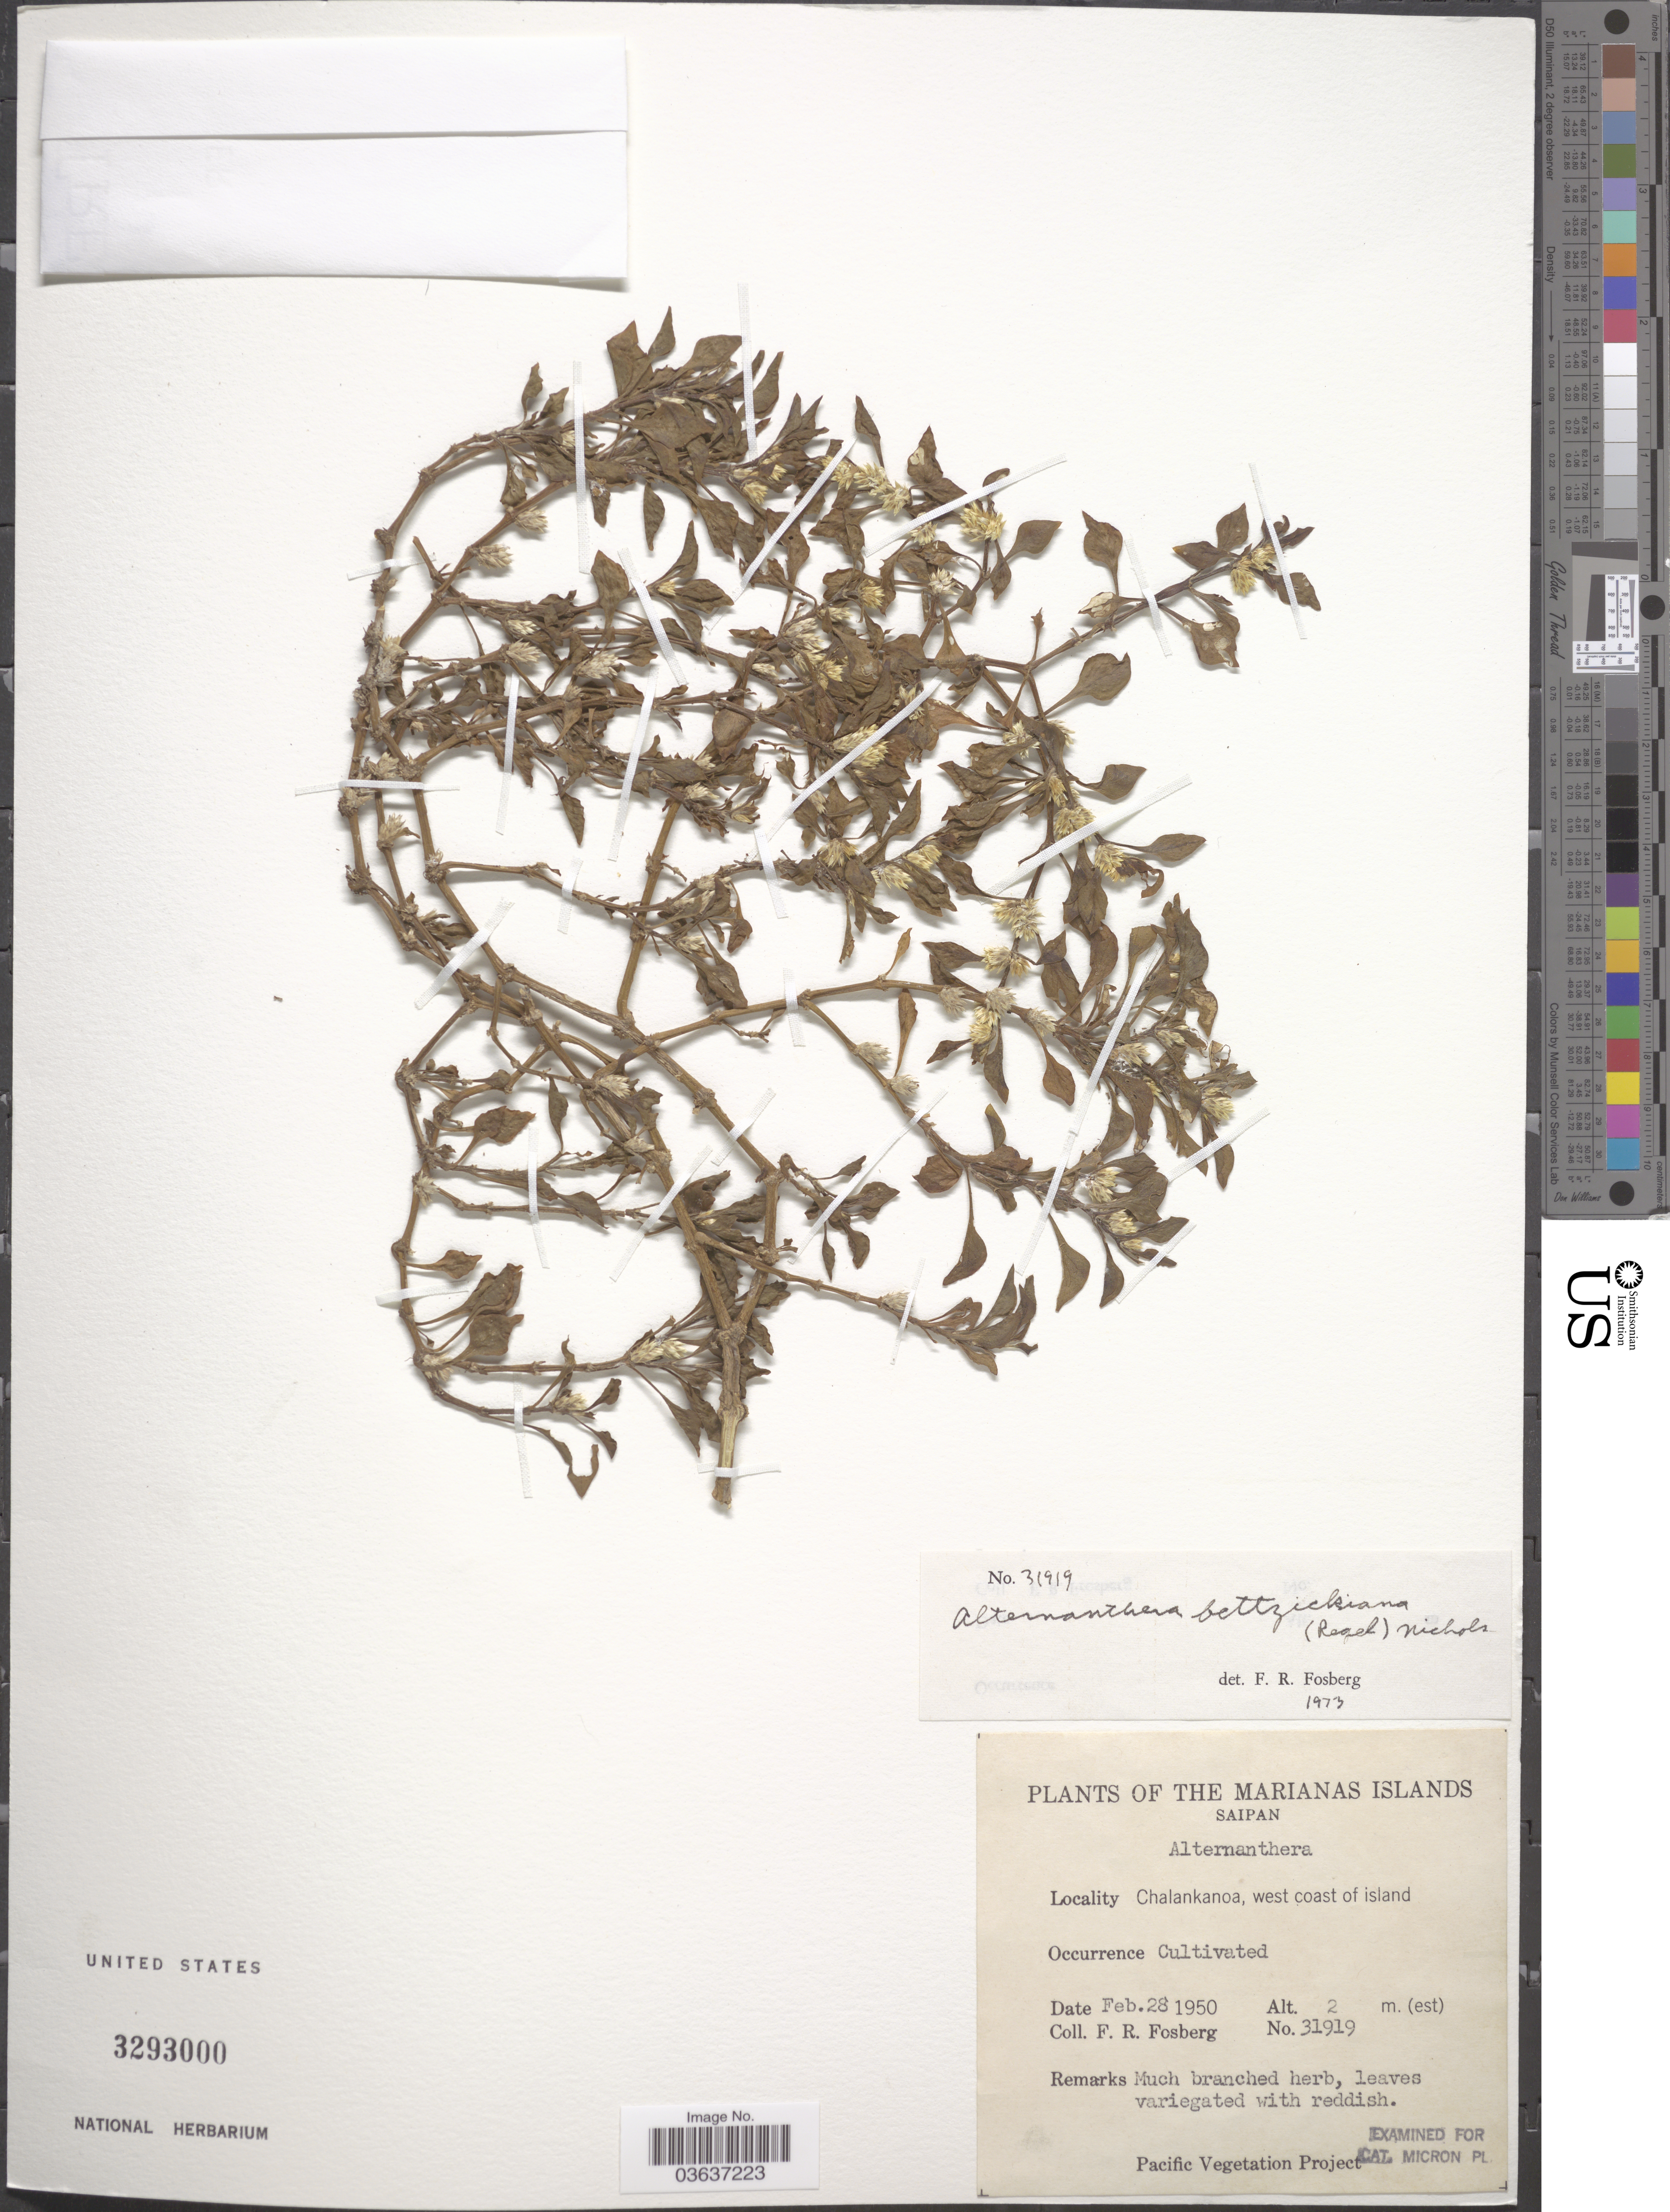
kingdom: Plantae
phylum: Tracheophyta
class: Magnoliopsida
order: Caryophyllales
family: Amaranthaceae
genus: Alternanthera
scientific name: Alternanthera bettzickiana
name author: (Regel) G. Nicholson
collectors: F. R. Fosberg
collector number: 31919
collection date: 1950-02-28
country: Northern Mariana Islands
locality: The Marianas Islands. Saipan. Chalankanoa, west coast island.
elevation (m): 2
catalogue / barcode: US 3293000